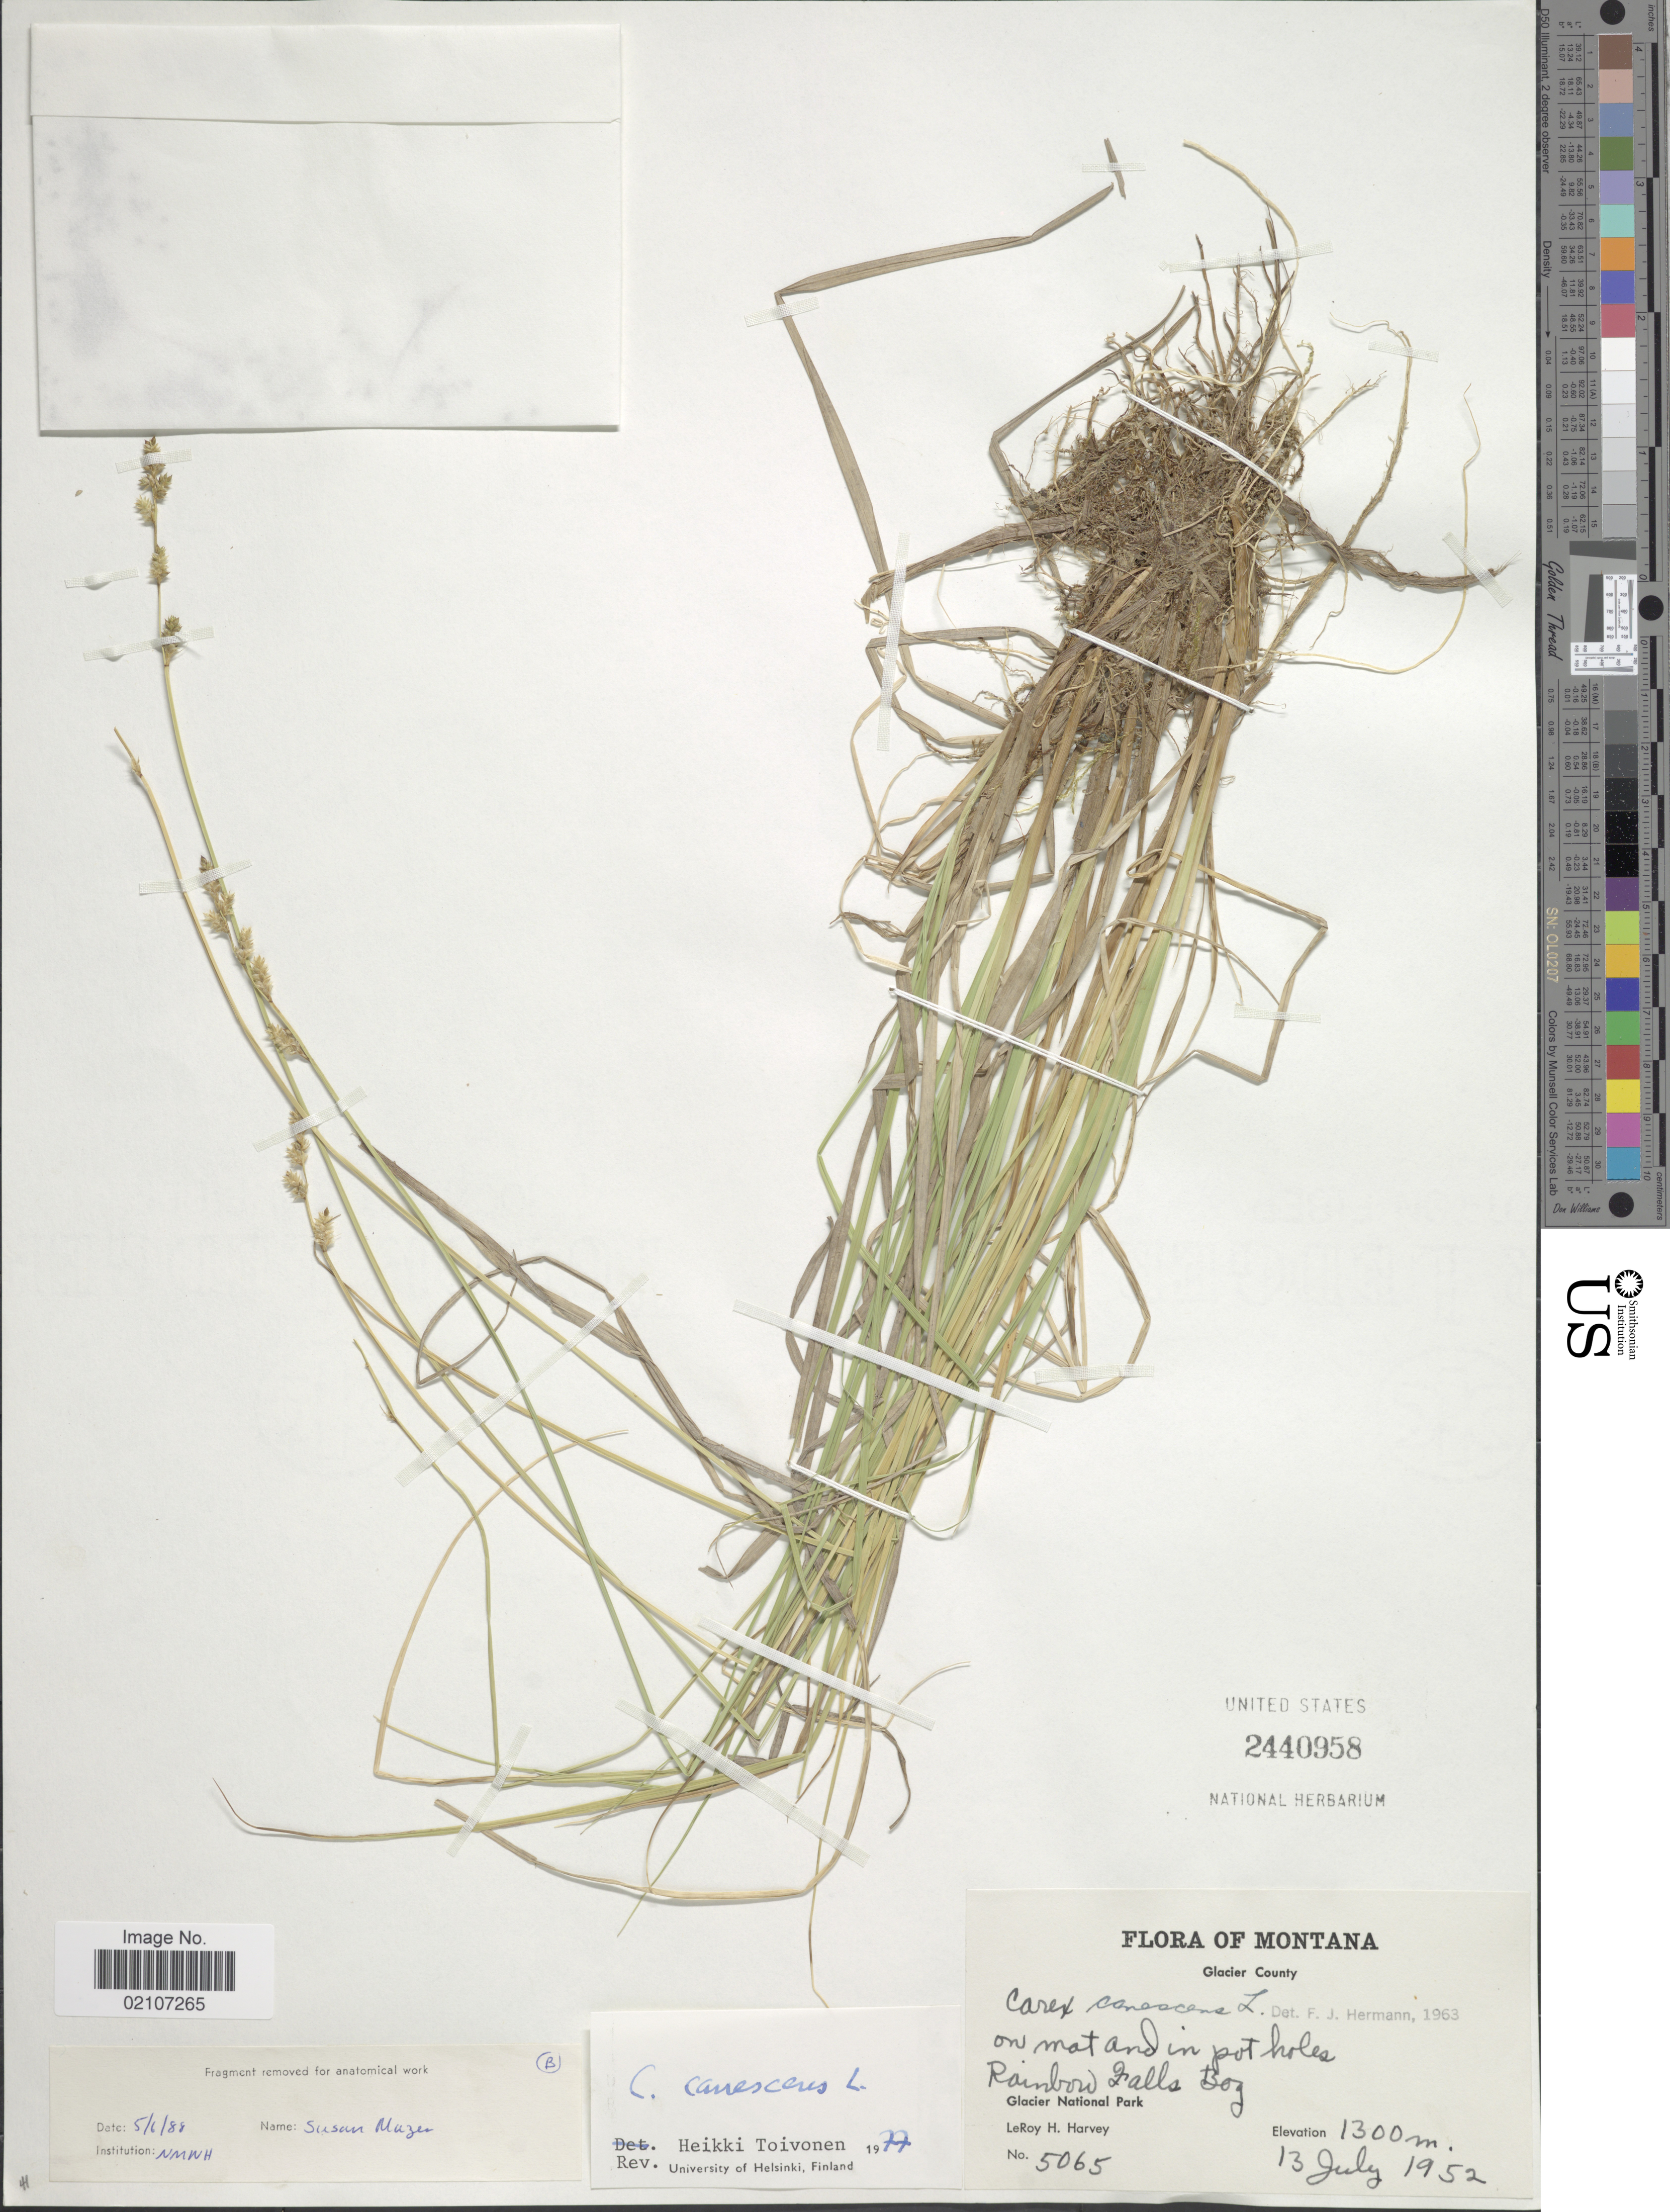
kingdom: Plantae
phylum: Tracheophyta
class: Liliopsida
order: Poales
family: Cyperaceae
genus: Carex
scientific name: Carex canescens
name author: L.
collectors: L. H. Harvey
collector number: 5065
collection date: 1952-07-13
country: United States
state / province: Montana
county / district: Glacier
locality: On mat and in pot holes. Rainbow Falls Bog. Glacier National Park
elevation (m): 1300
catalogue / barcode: US 2440958